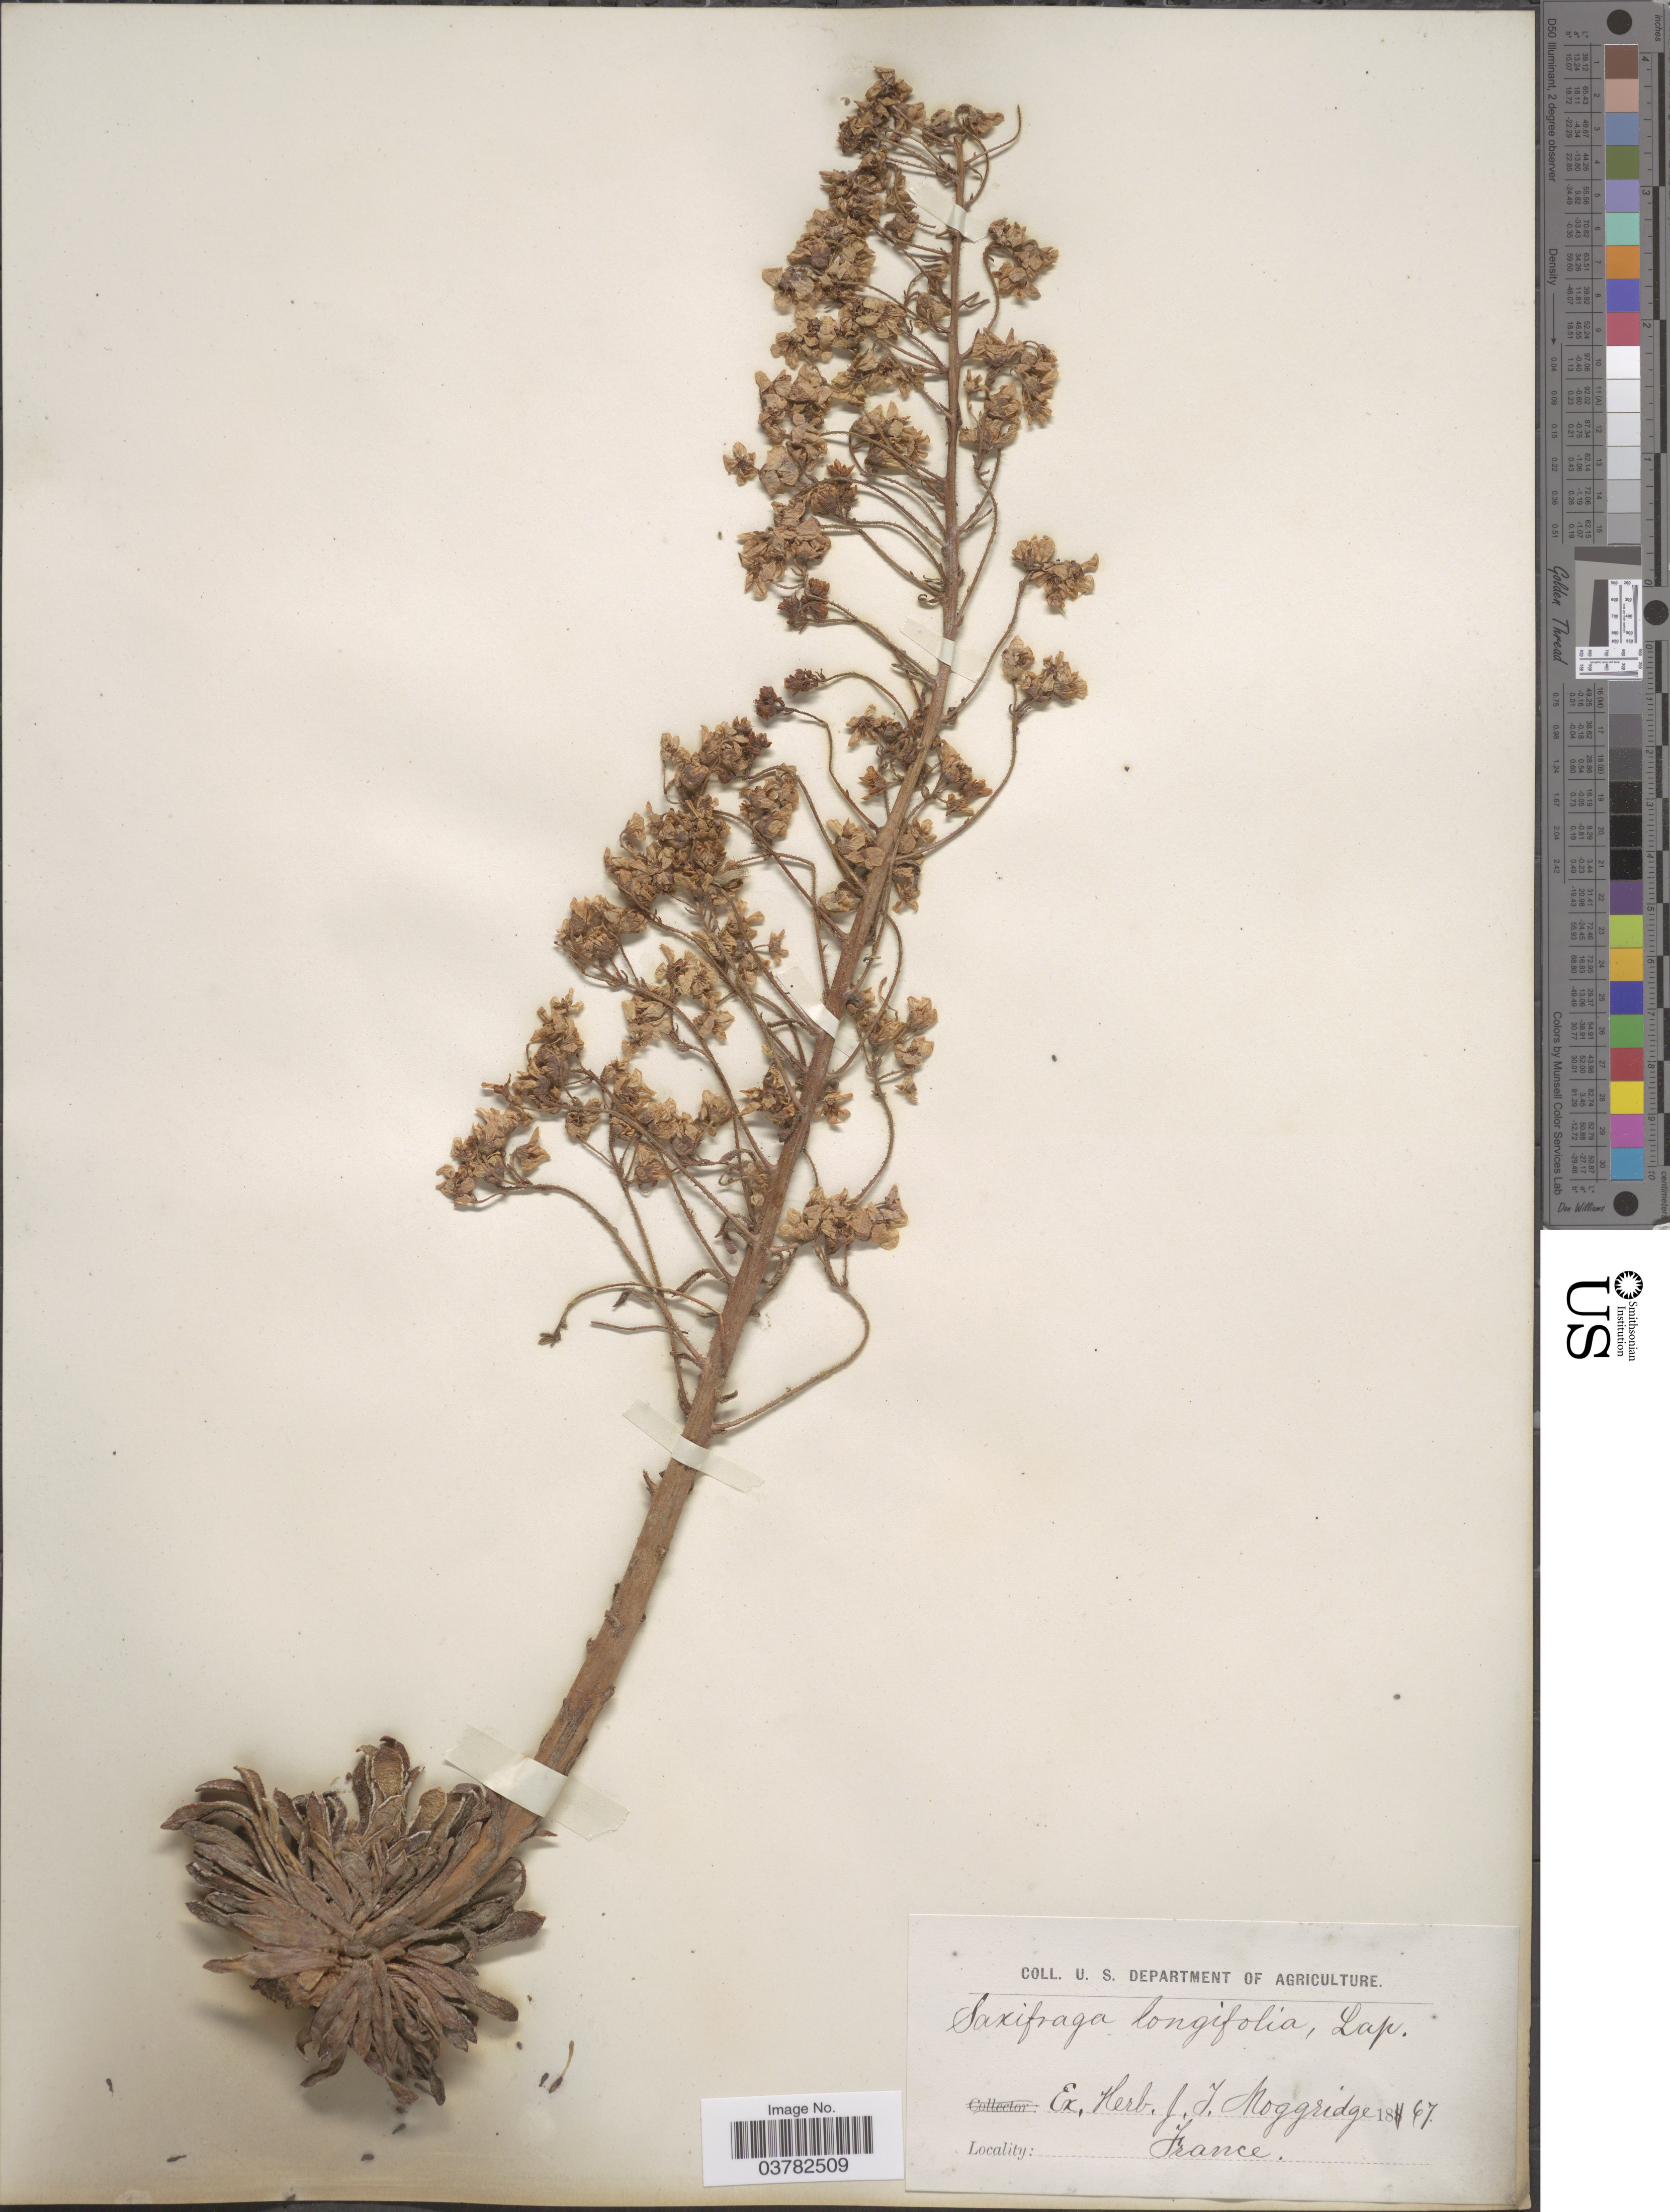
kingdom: Plantae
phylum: Tracheophyta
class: Magnoliopsida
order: Saxifragales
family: Saxifragaceae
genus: Saxifraga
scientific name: Saxifraga longifolia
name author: Lapeyr.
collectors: ex herb. J.T. Moggridge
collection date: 1867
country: France